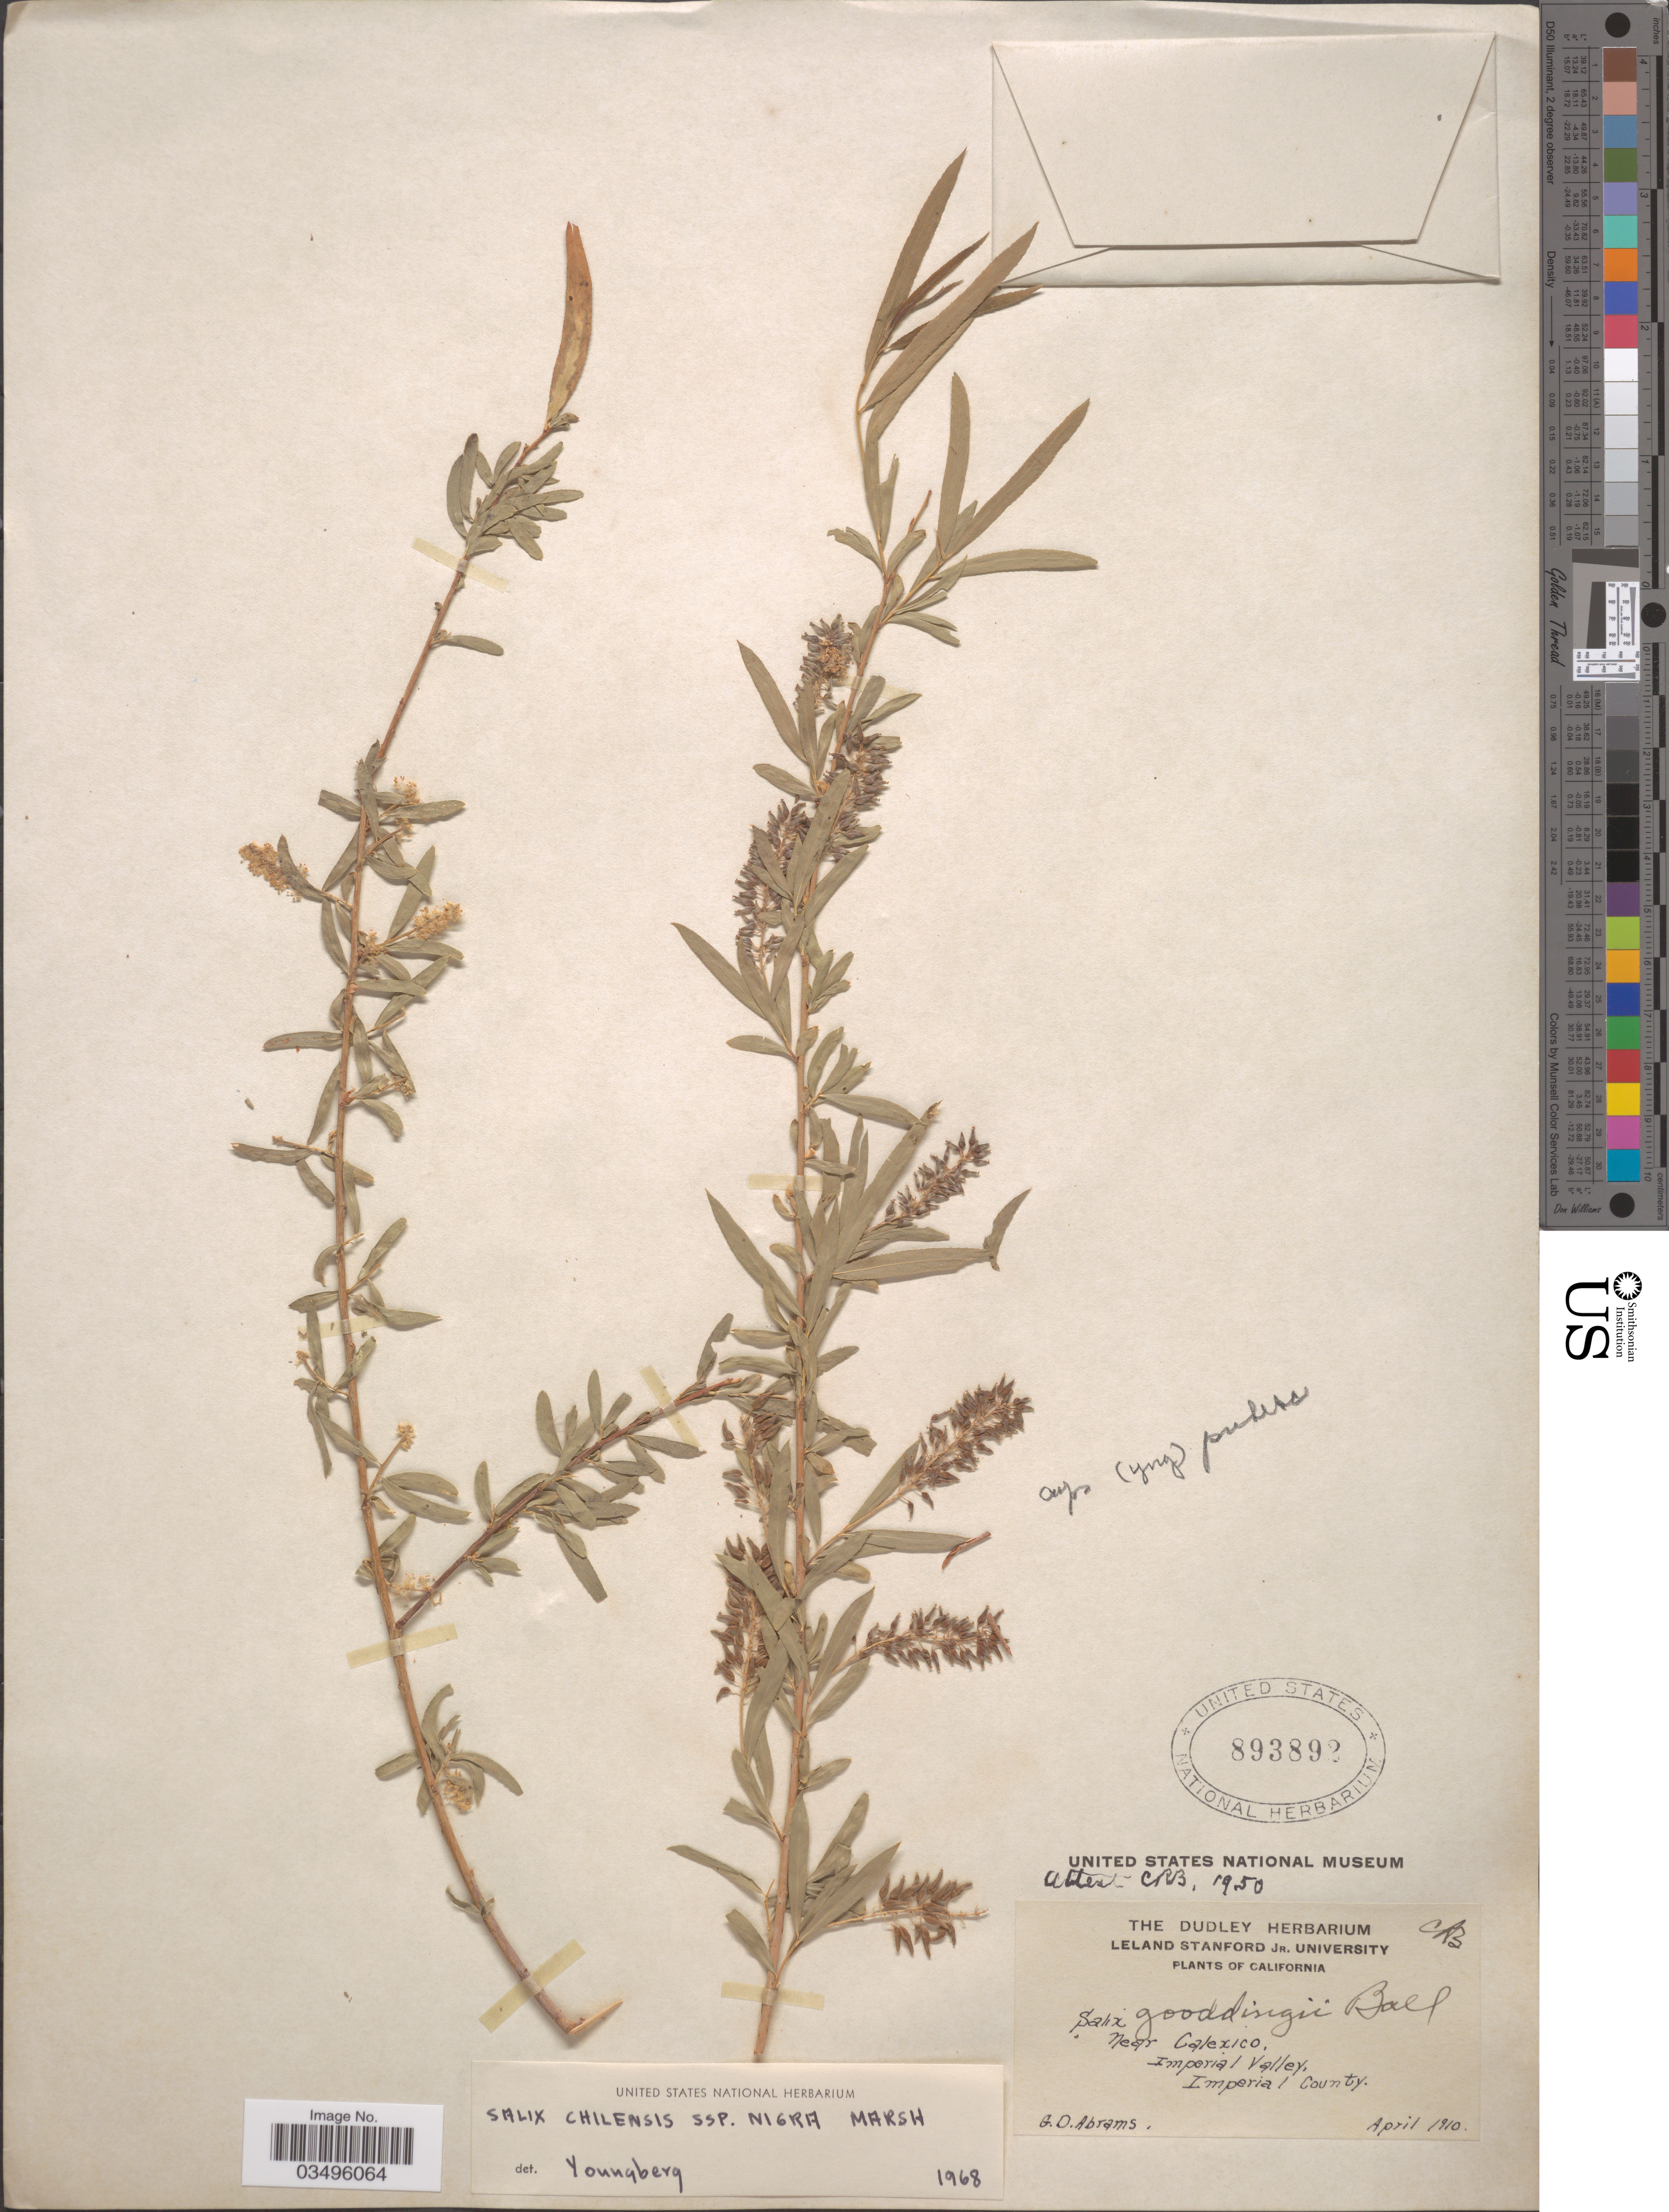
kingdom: Plantae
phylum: Tracheophyta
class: Magnoliopsida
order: Malpighiales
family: Salicaceae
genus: Salix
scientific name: Salix chilensis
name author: Molina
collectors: G. Abrams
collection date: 1910-04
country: United States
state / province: California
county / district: Imperial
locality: Near Calexico, Imperial Valley, Imperial County.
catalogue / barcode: US 893892